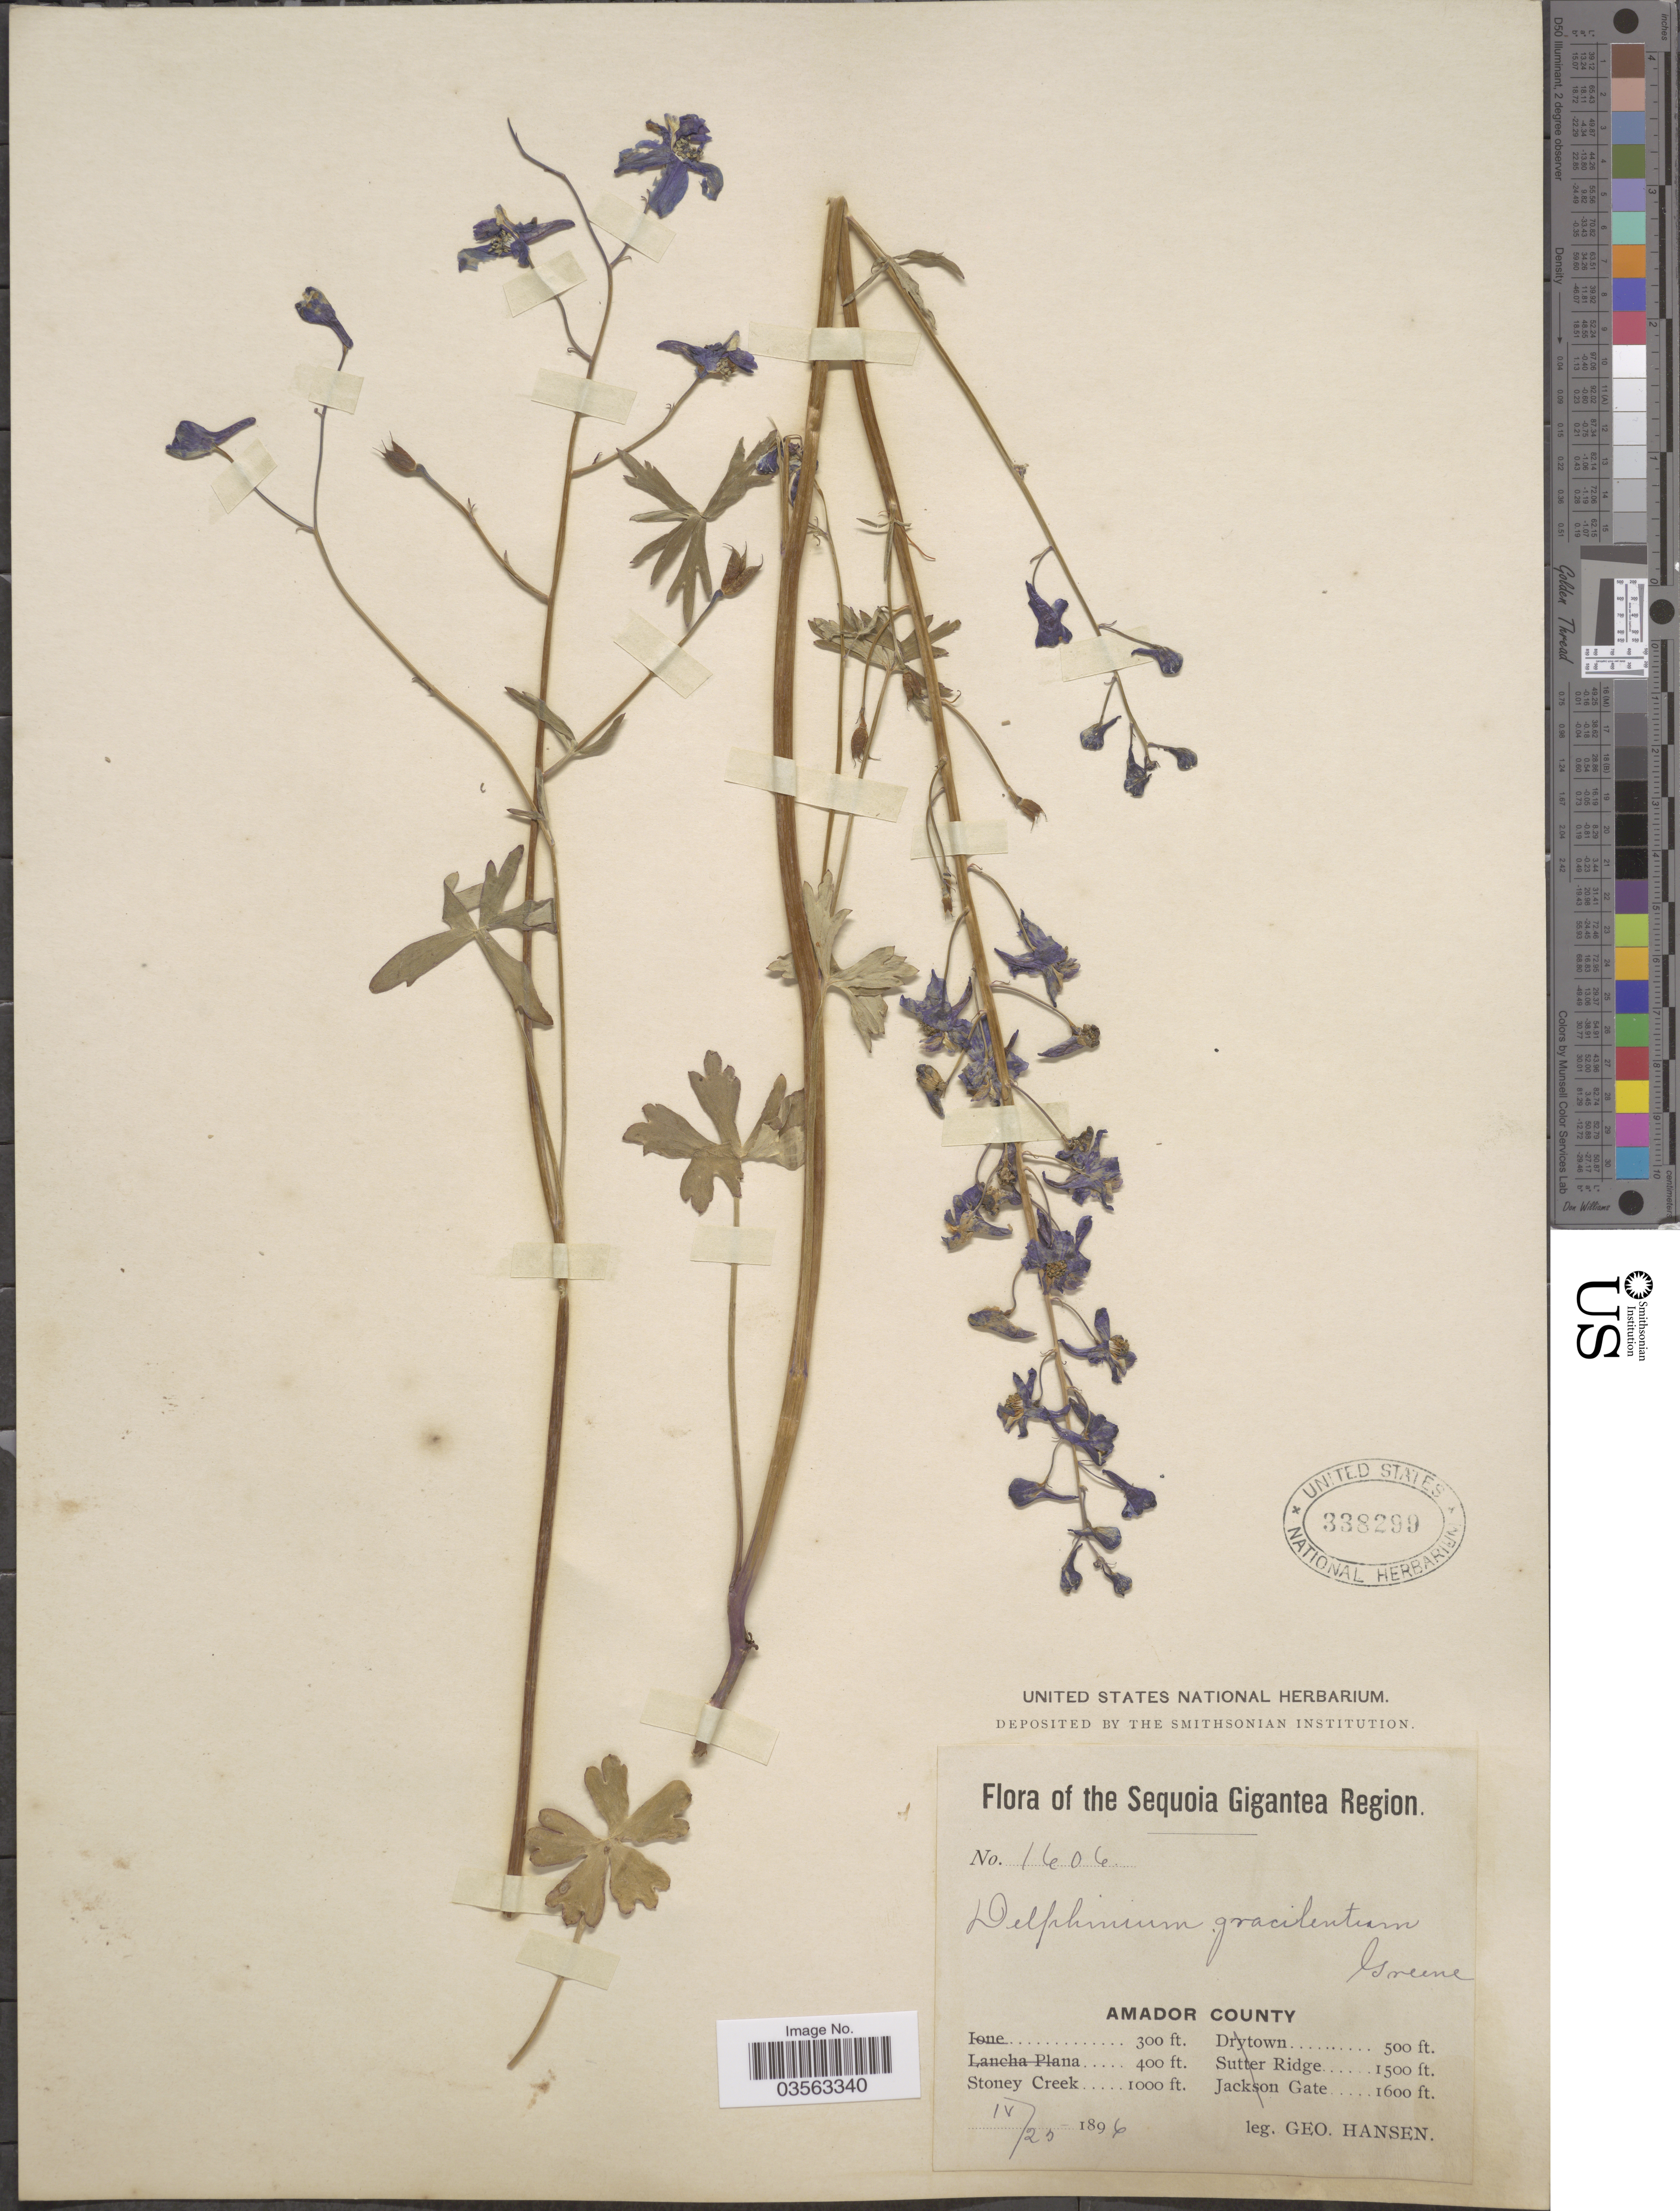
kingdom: Plantae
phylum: Tracheophyta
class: Magnoliopsida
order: Ranunculales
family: Ranunculaceae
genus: Delphinium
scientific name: Delphinium gracilentum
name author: Greene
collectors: G. Hansen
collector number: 1606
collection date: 1896-04-25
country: United States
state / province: California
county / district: Amador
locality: The Sequoia Gigantea Region. Amador County. Stoney Creek.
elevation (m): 305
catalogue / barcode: US 338299